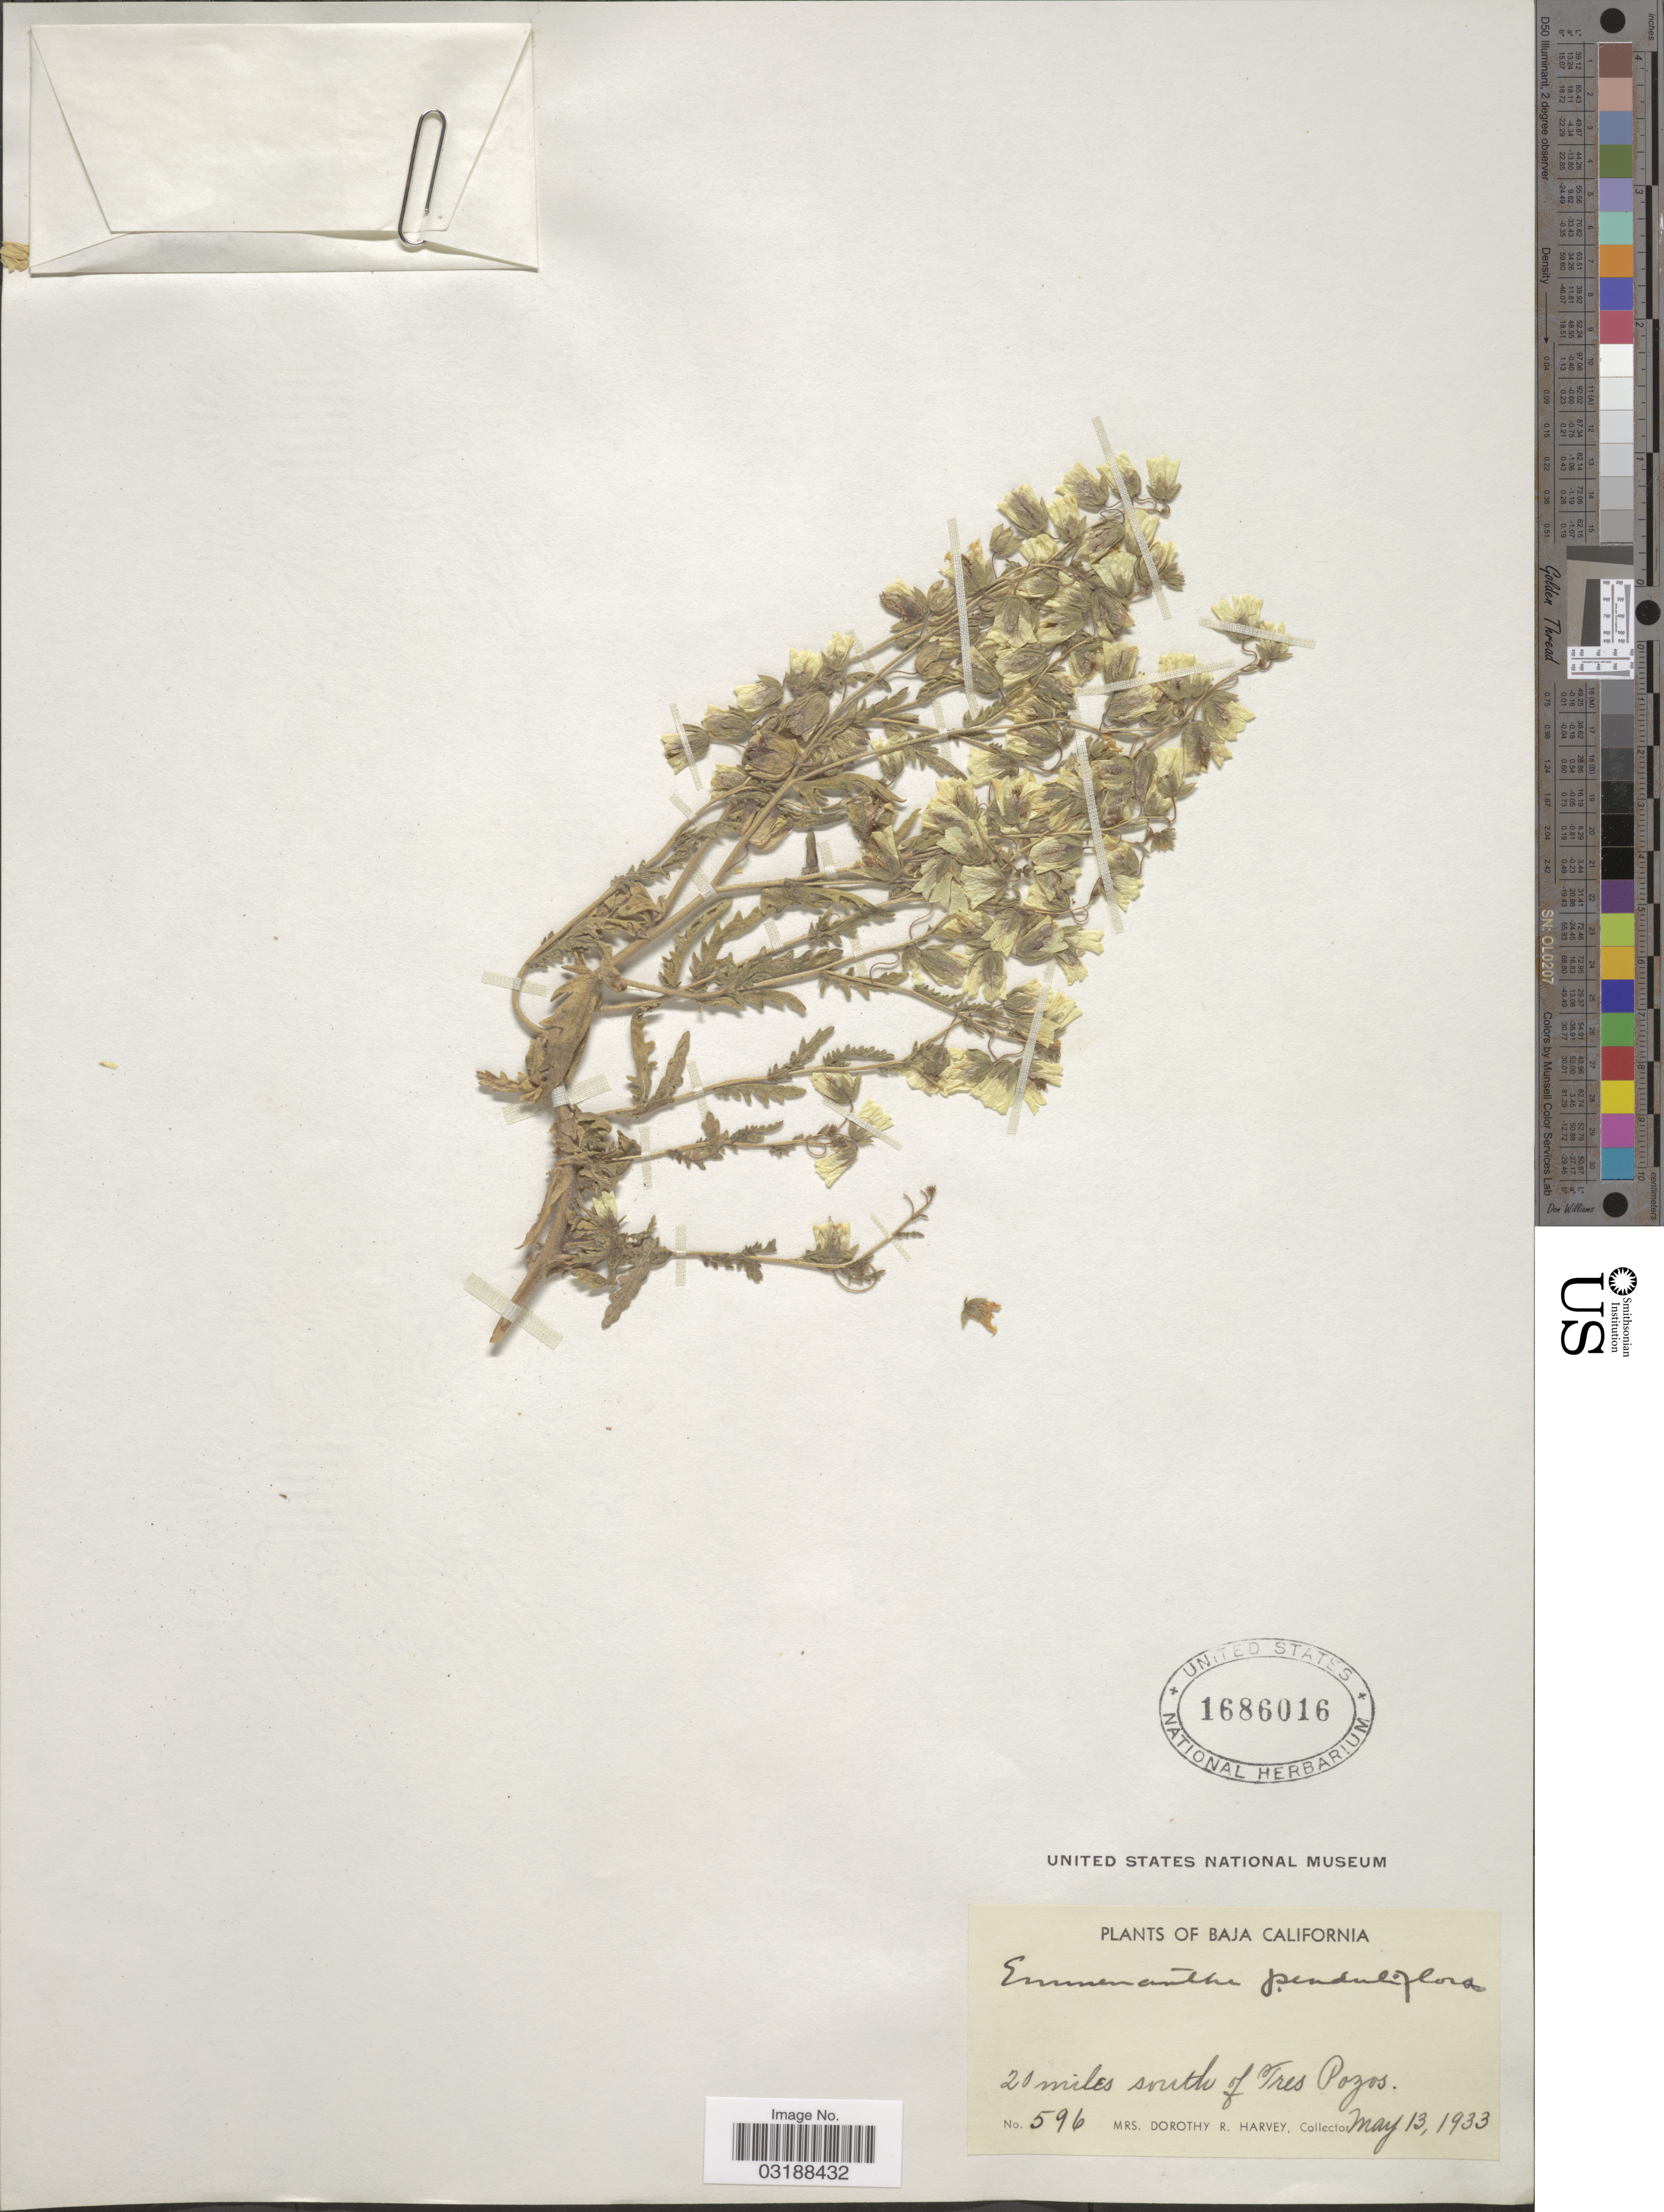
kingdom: Plantae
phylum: Tracheophyta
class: Magnoliopsida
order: Boraginales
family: Hydrophyllaceae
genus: Emmenanthe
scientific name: Emmenanthe penduliflora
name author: Benth.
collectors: Harvey, Mrs. D. R.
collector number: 596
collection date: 1933-05-13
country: Mexico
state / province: Baja California Norte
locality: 20 miles south of Tres Pozos.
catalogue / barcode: US 1686016